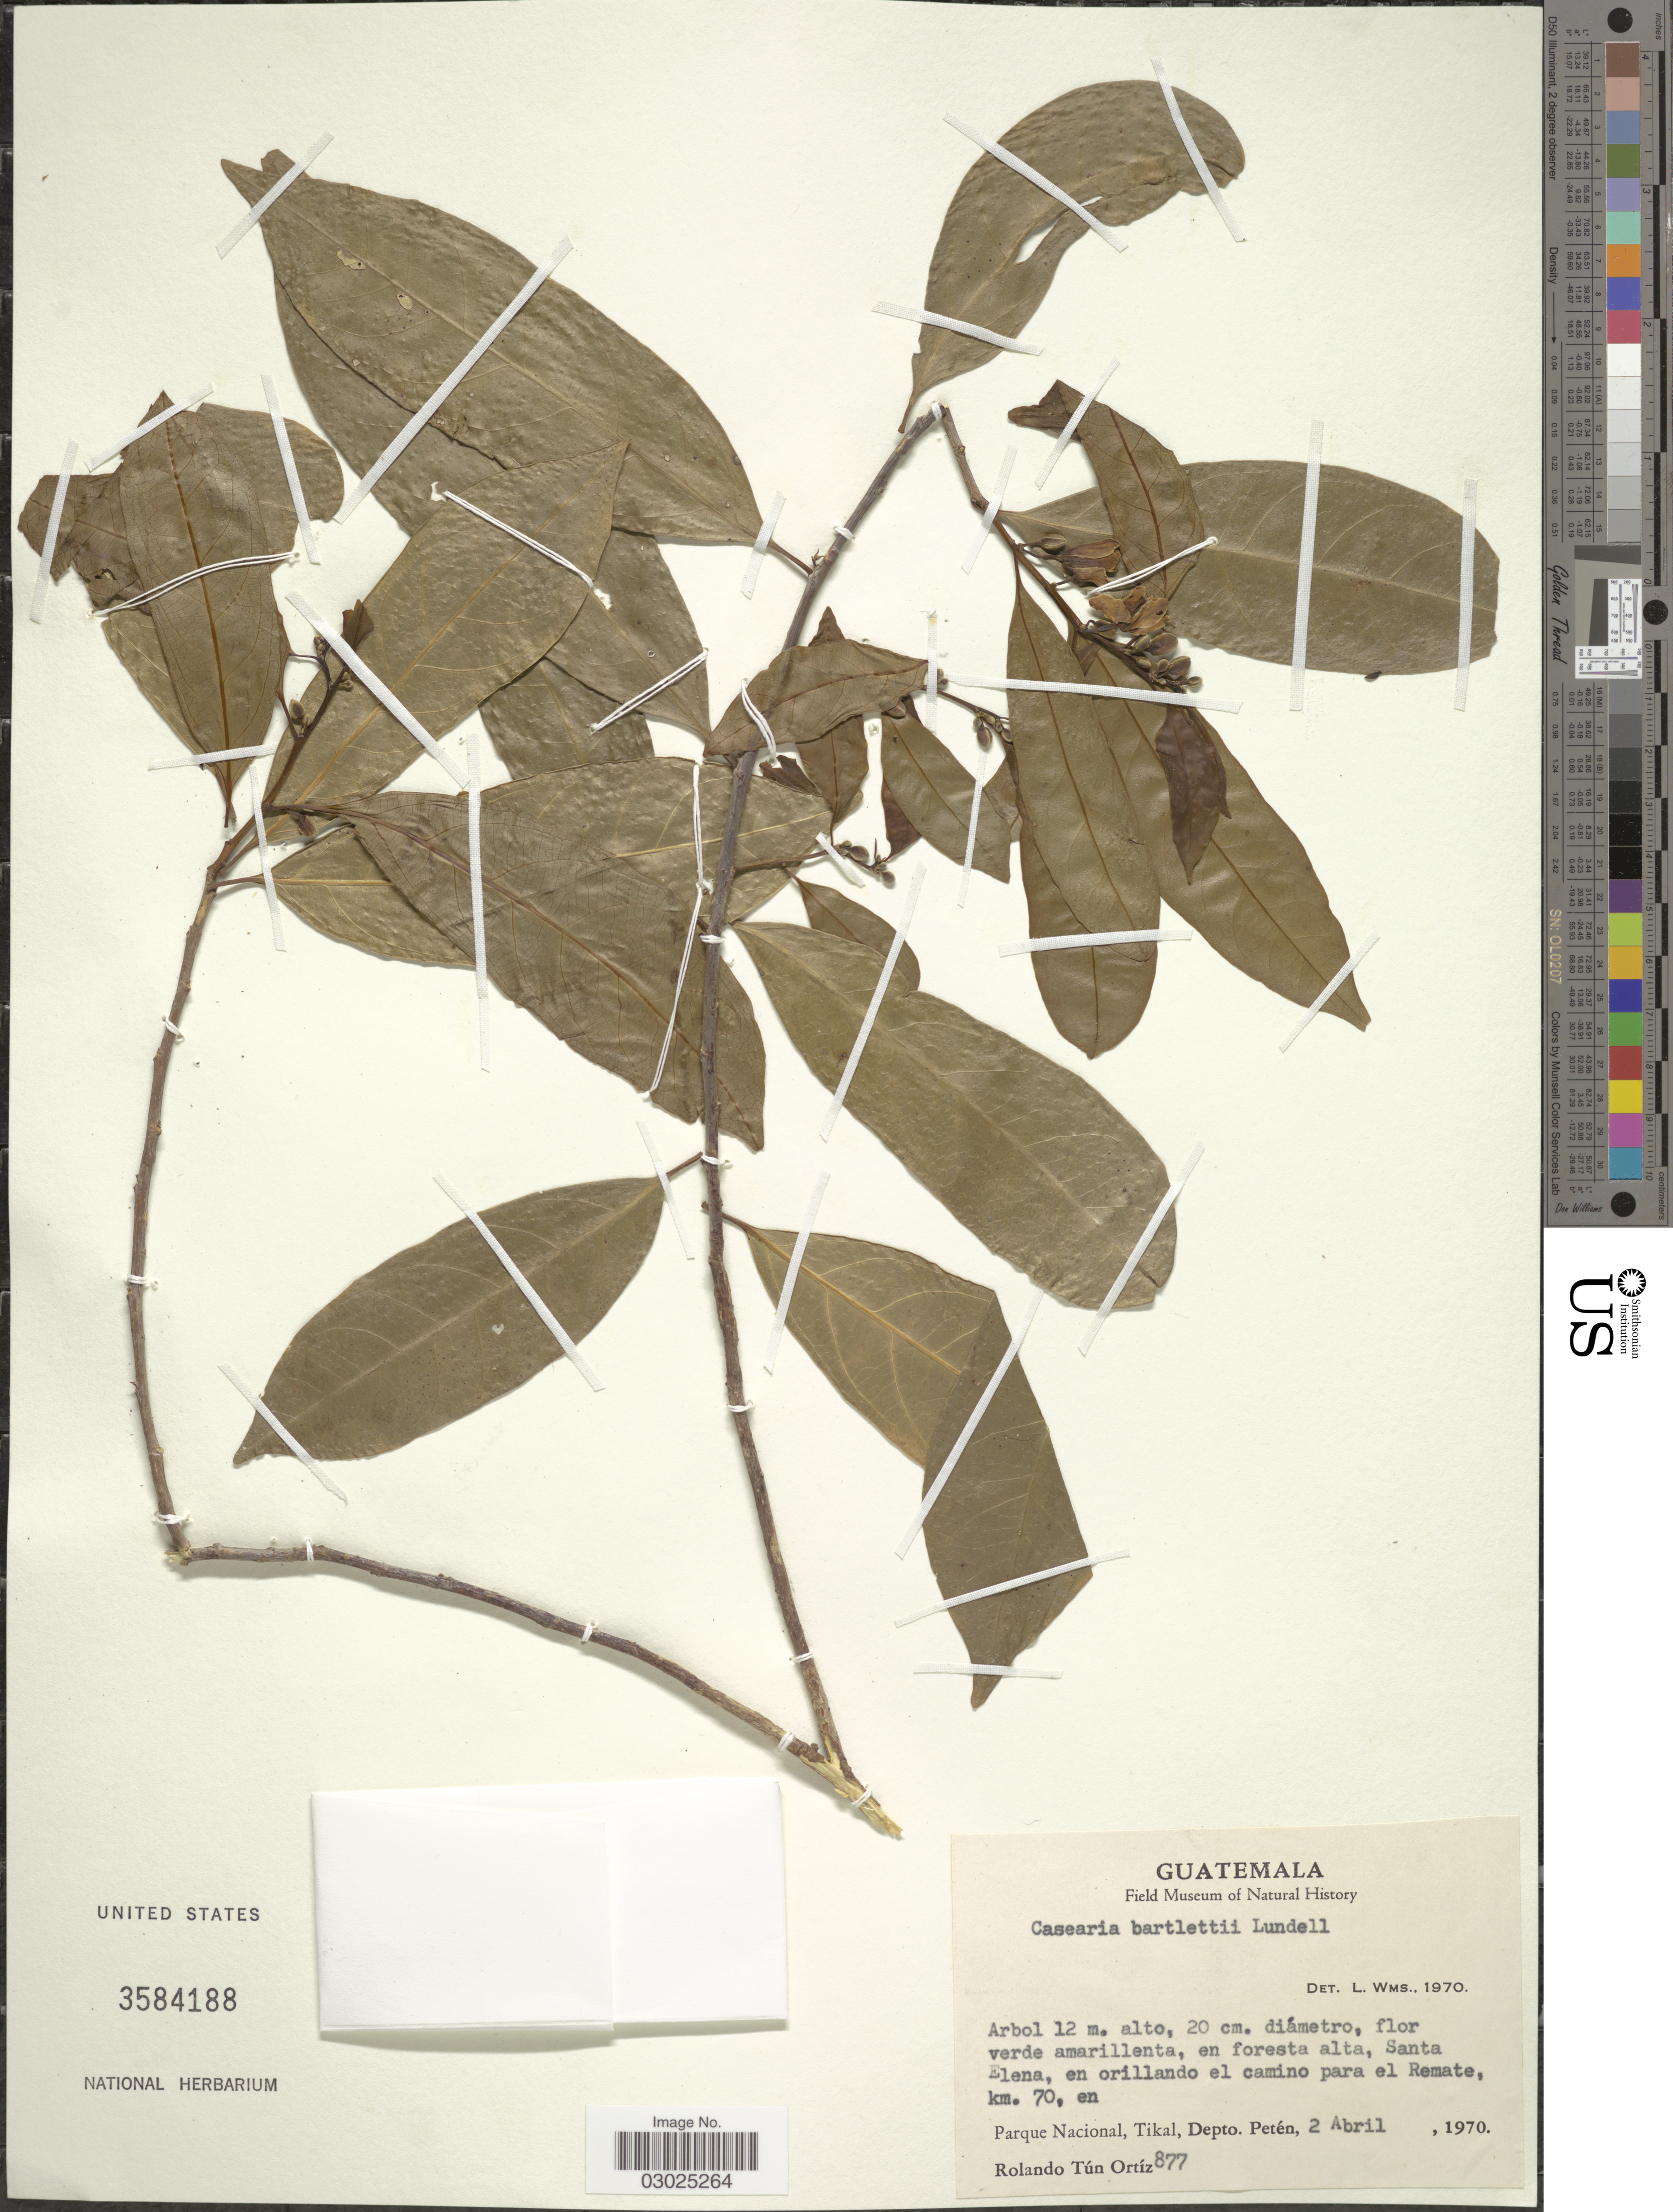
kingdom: Plantae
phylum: Tracheophyta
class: Magnoliopsida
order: Malpighiales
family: Salicaceae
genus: Casearia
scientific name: Casearia bartlettii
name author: Lundell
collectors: R. Ortiz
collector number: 877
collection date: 1970-04-02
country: Guatemala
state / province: El Petén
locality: En foresta alta, Santa Elena, en orillando el camino para el Remate, km. 70, en Parque Nacional, Tikal, Depto. Petén.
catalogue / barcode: US 3584188